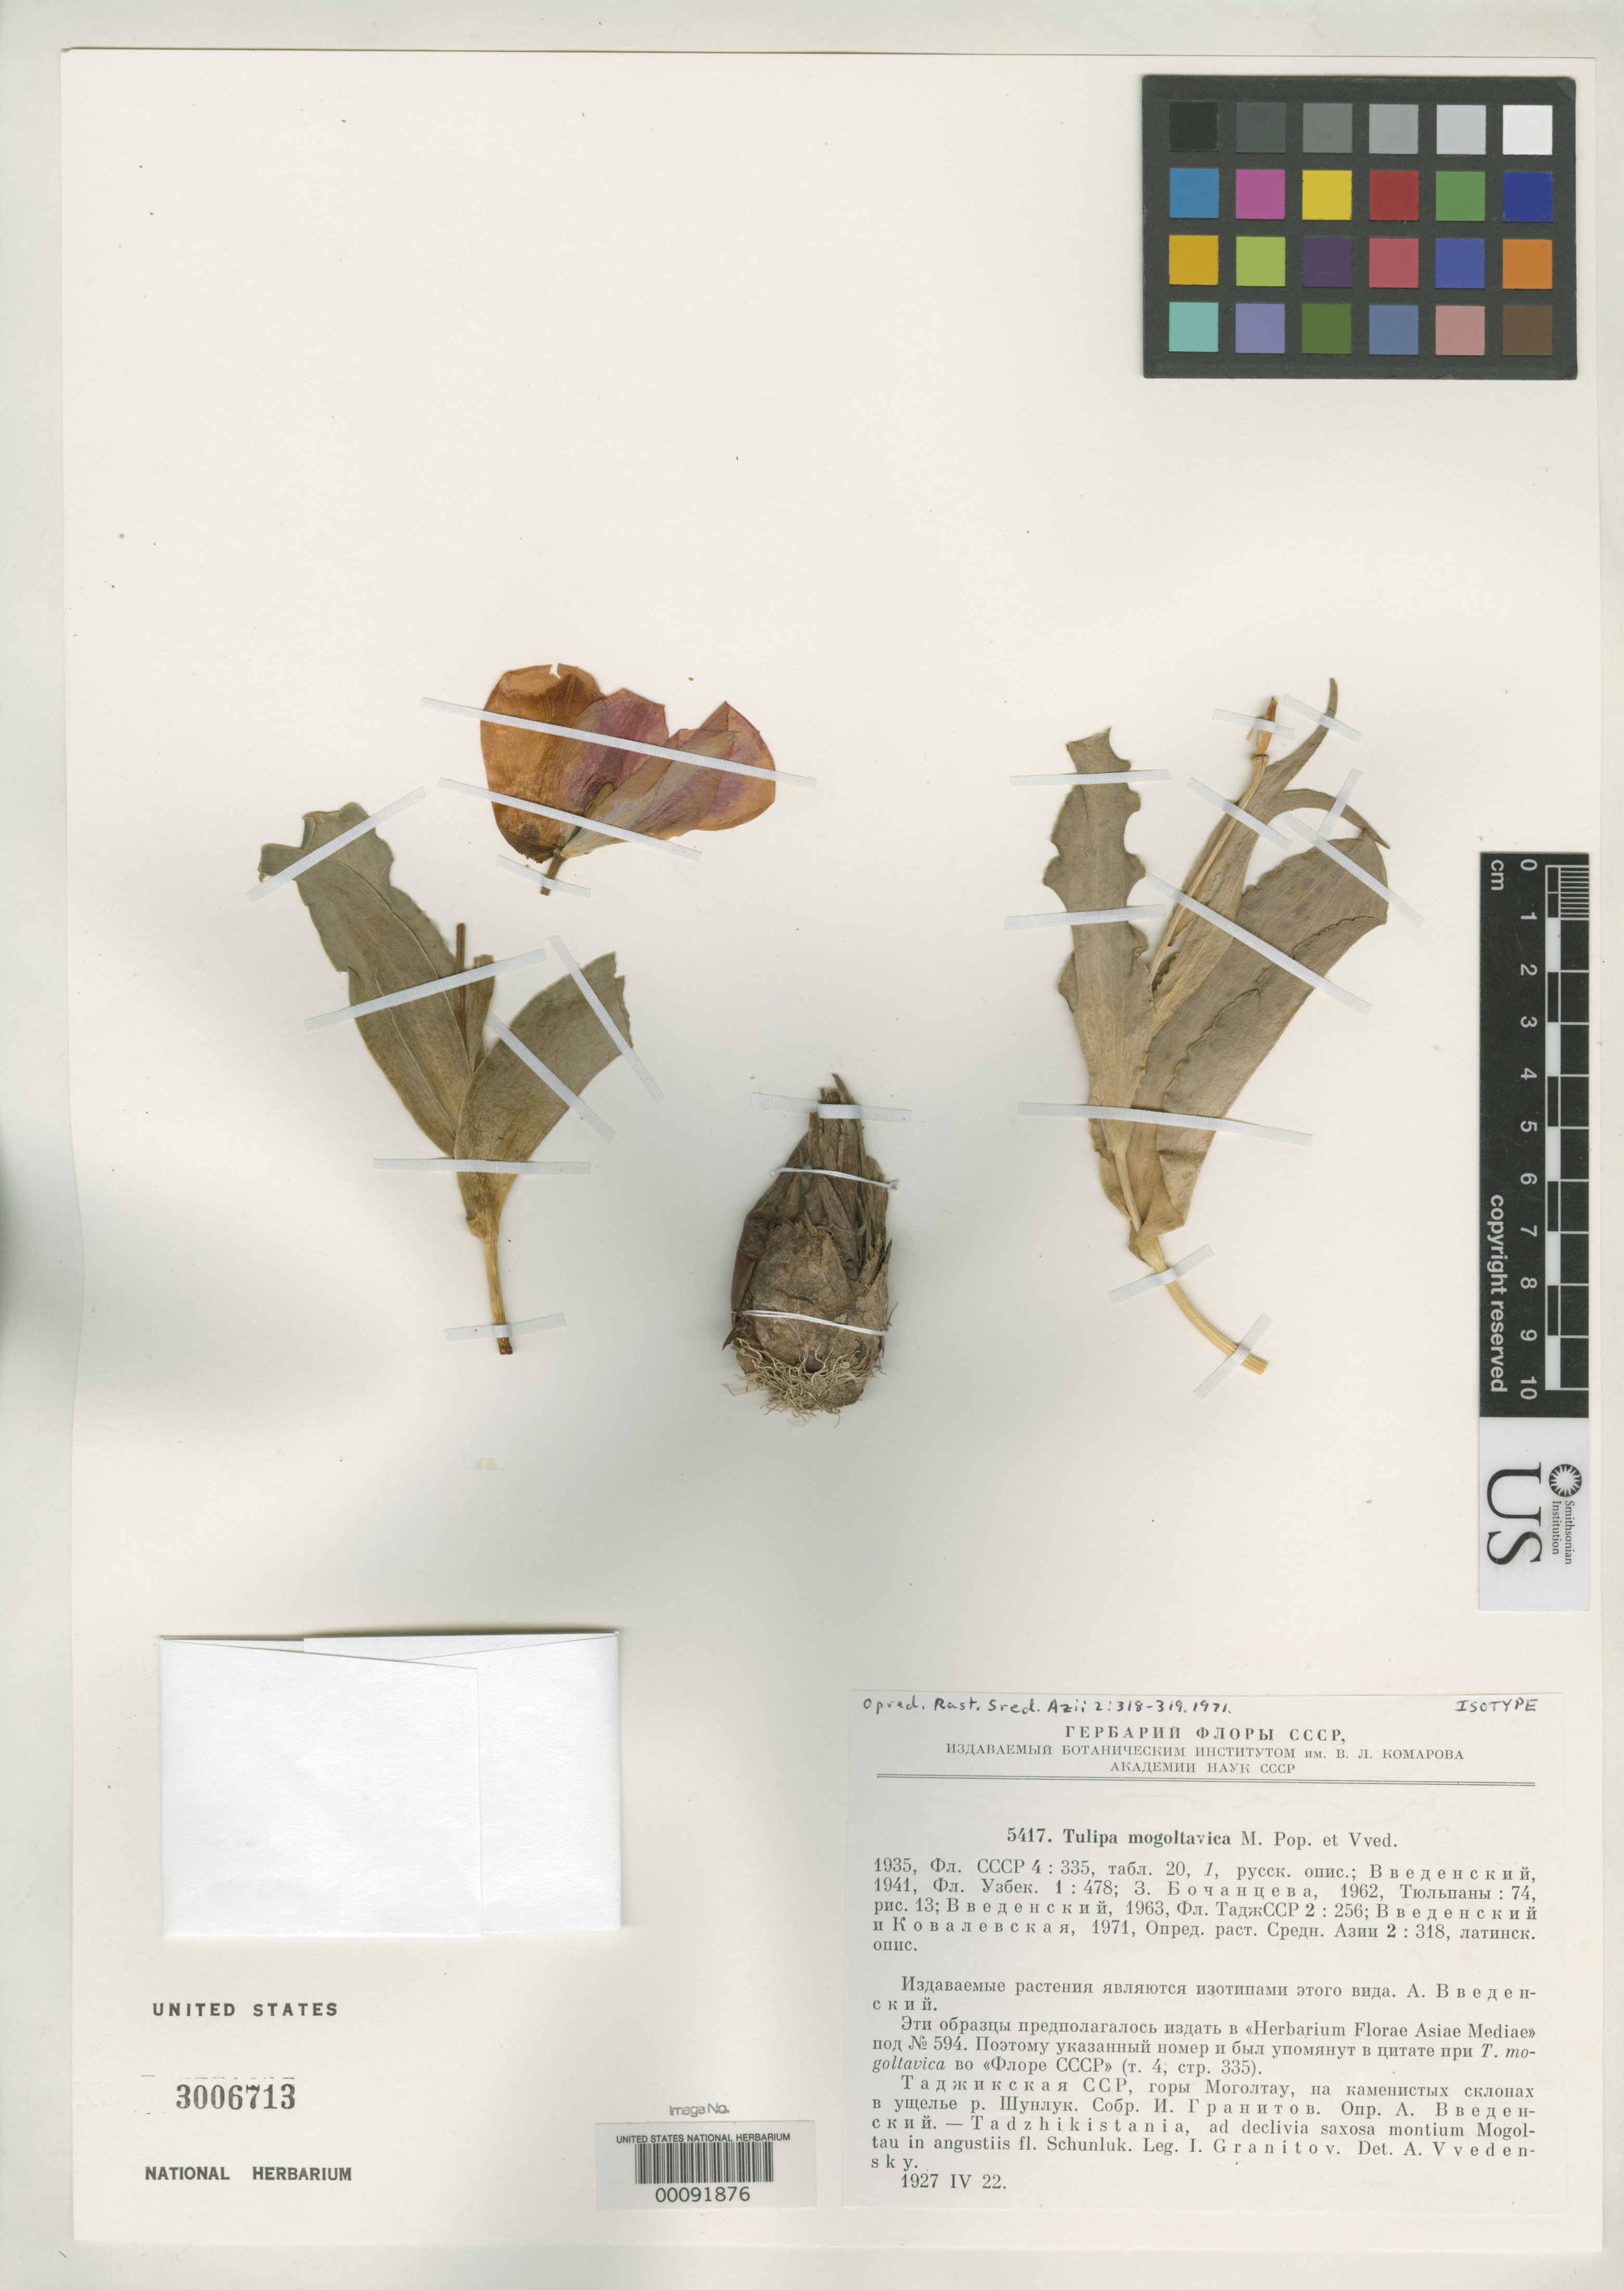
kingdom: Plantae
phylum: Tracheophyta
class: Liliopsida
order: Liliales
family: Liliaceae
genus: Tulipa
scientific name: Tulipa mogoltavica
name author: Popov & Vved.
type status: Isotype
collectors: I. Granitov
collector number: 5417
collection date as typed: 22 Apr 1927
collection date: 1927-04-22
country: Tajikistan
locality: Mogoltau, Schunluk River.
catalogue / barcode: US 3006713